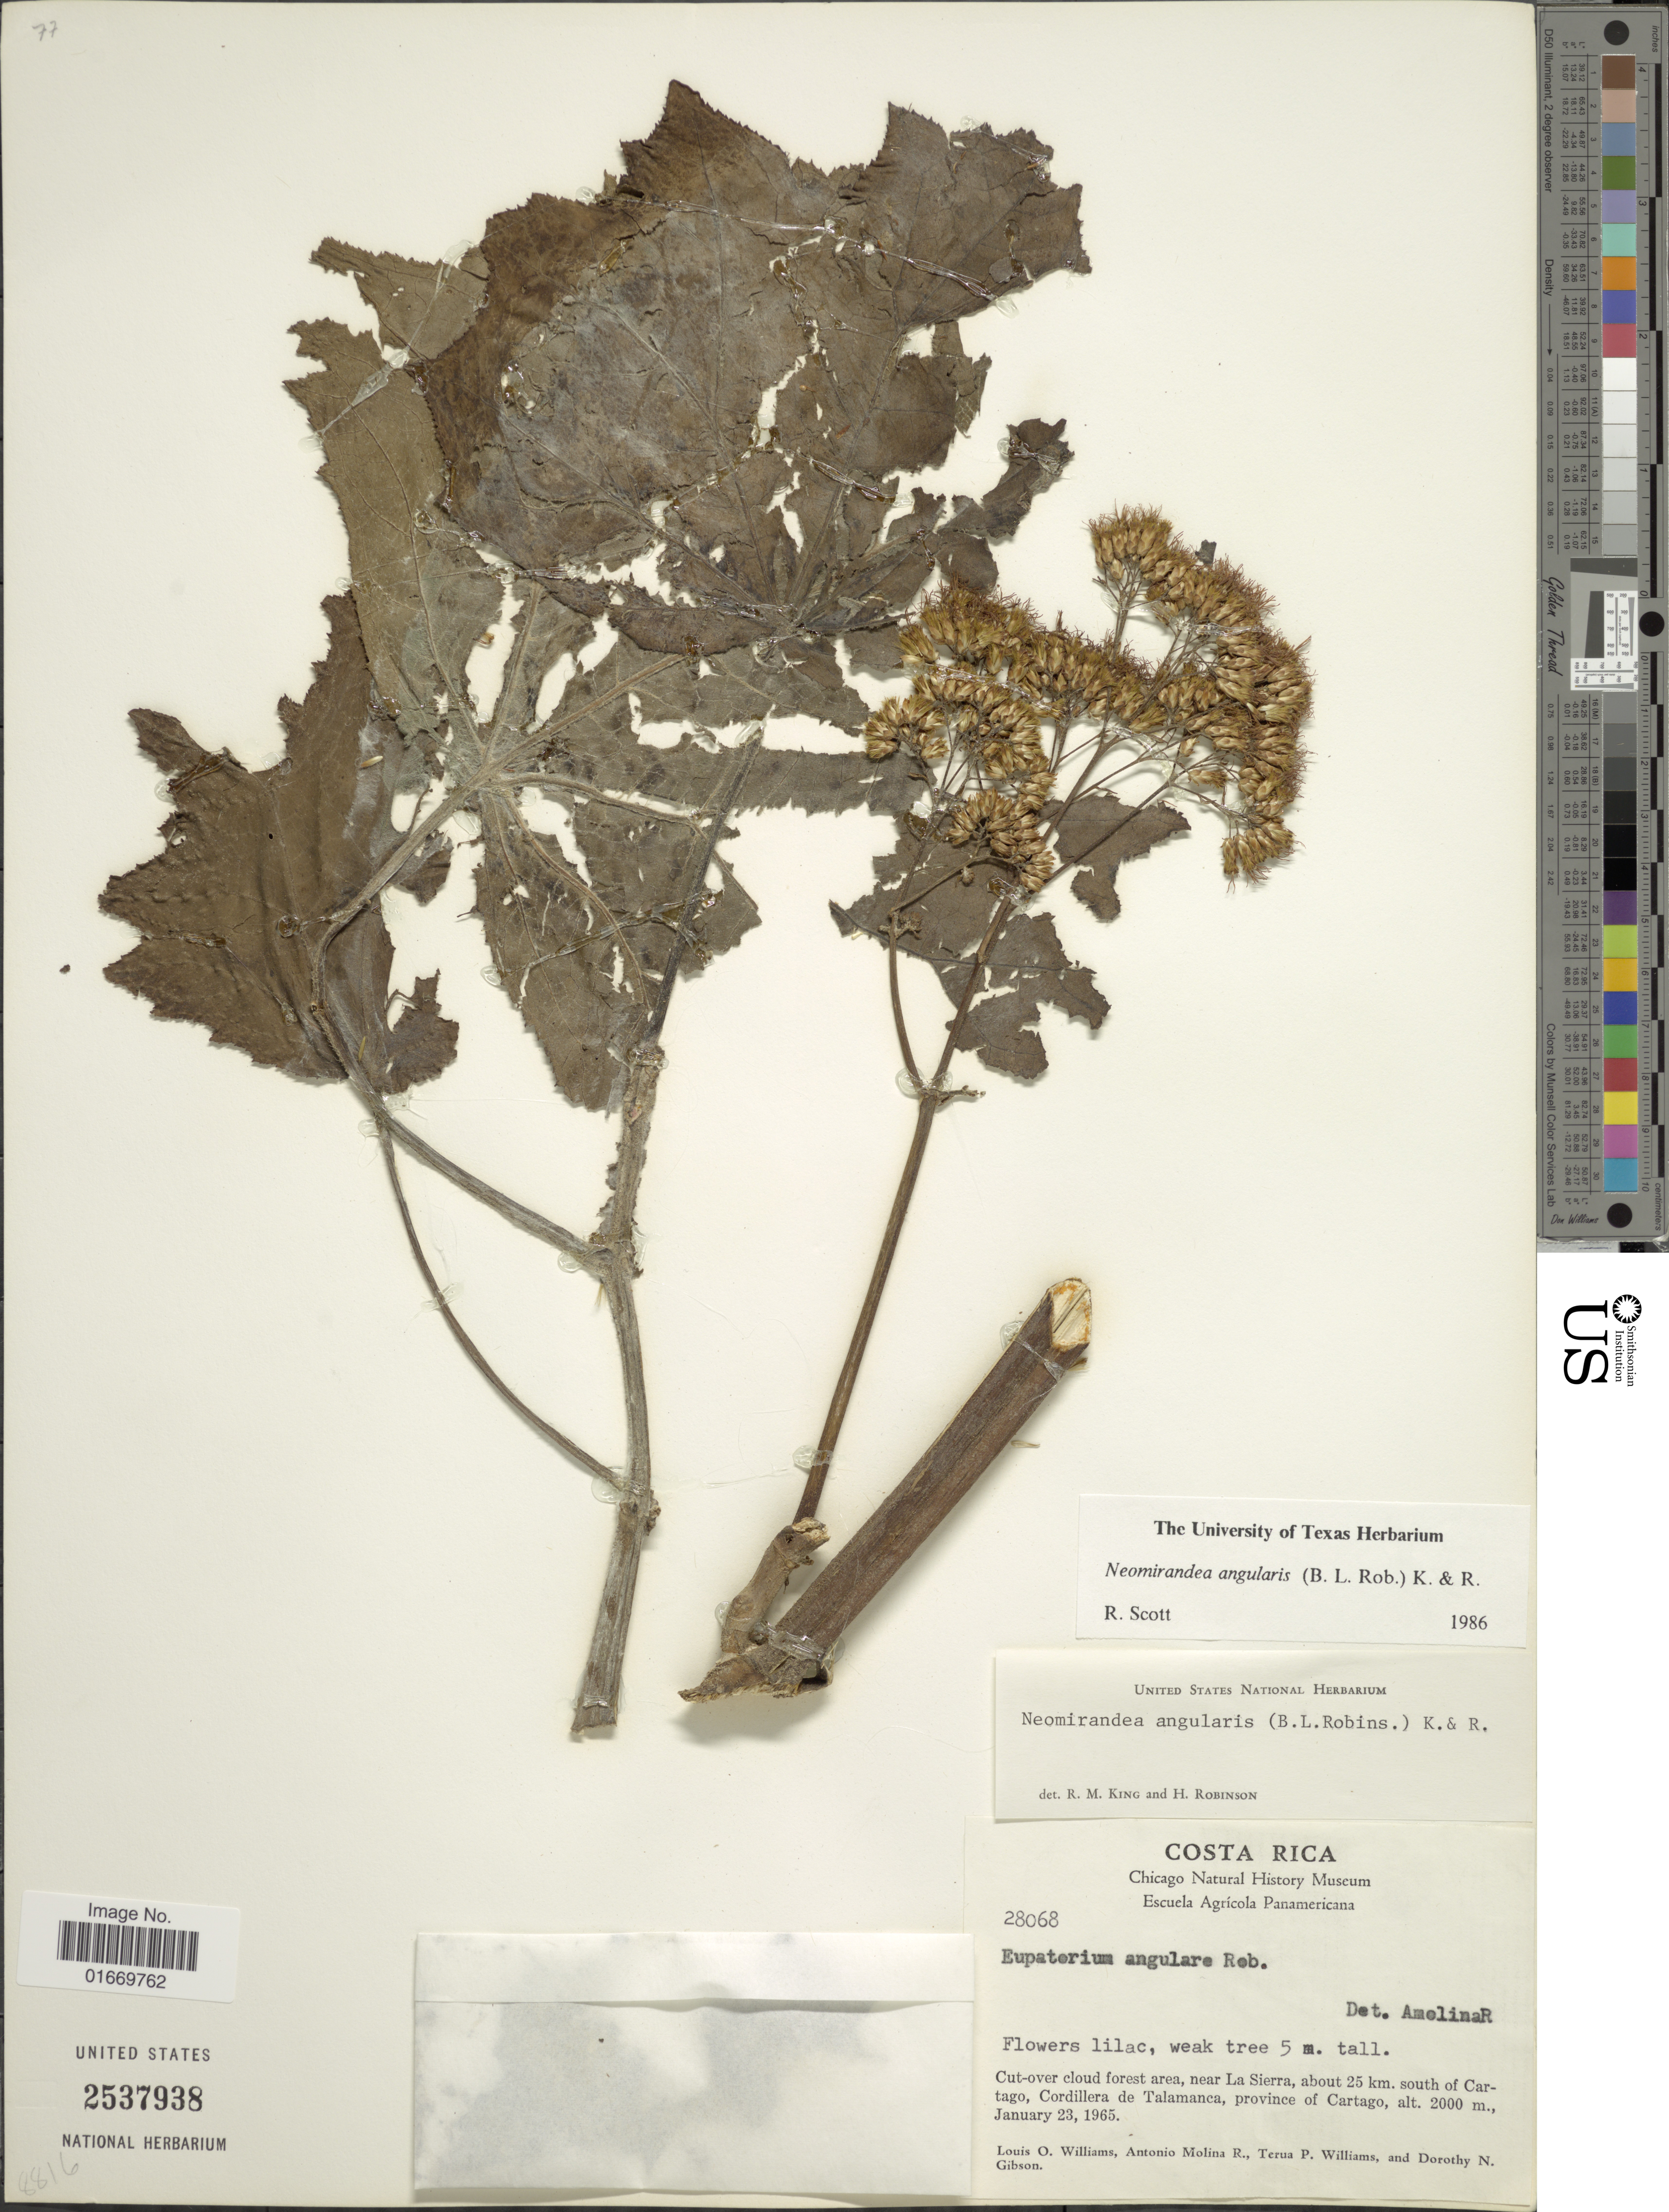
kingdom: Plantae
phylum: Tracheophyta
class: Magnoliopsida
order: Asterales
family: Asteraceae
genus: Neomirandea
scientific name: Neomirandea angularis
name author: (B.L. Rob.) R.M. King & H. Rob.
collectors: L. O. Williams, A. Molina R., T. P. Williams & D. N. Gibson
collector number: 28068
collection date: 1965-01-23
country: Costa Rica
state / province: Cartago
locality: Cut-over cloud forest area, near La Sierra, about 25 km. south of Cartago, Cordillera de Talamanca, province of Cartago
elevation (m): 2000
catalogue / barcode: US 2537938